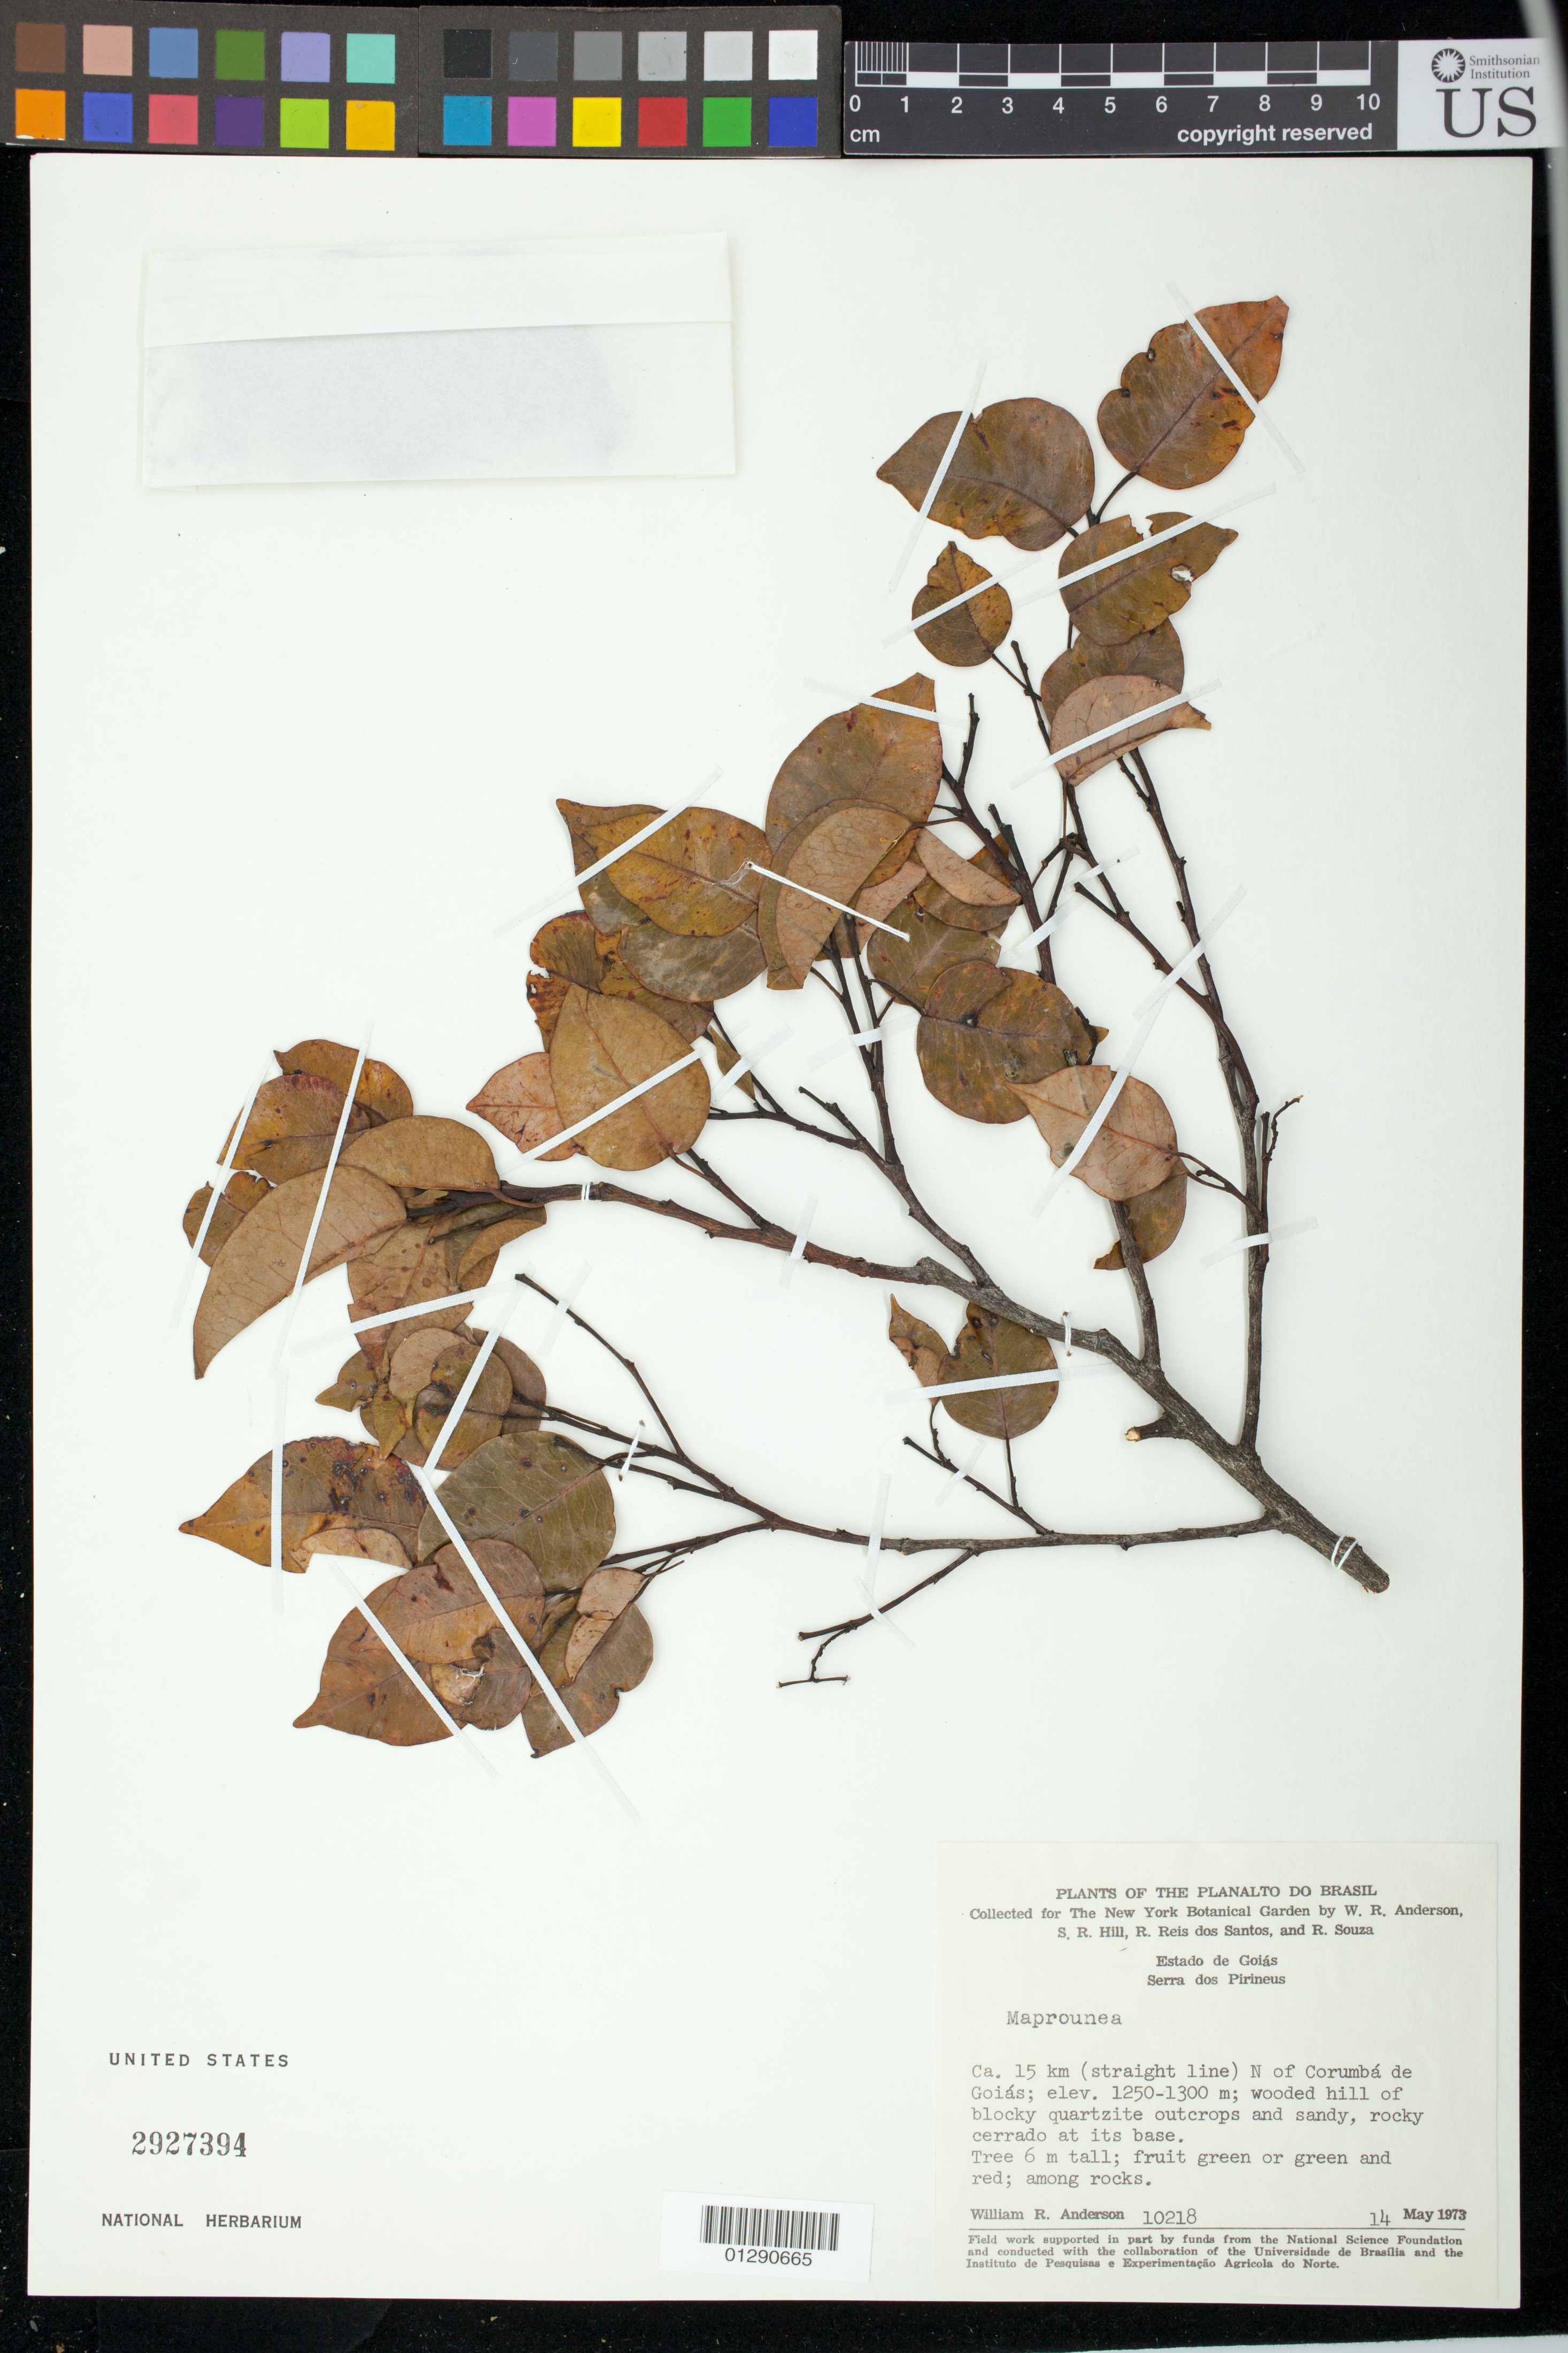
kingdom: Plantae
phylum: Tracheophyta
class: Magnoliopsida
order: Malpighiales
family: Euphorbiaceae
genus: Maprounea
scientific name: Maprounea brasiliensis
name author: A. St.-Hil.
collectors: W. R. Anderson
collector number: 10218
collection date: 1973-05-14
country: Brazil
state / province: Goiás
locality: Serra dos Pirineus.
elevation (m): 1250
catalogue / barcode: US 2927394